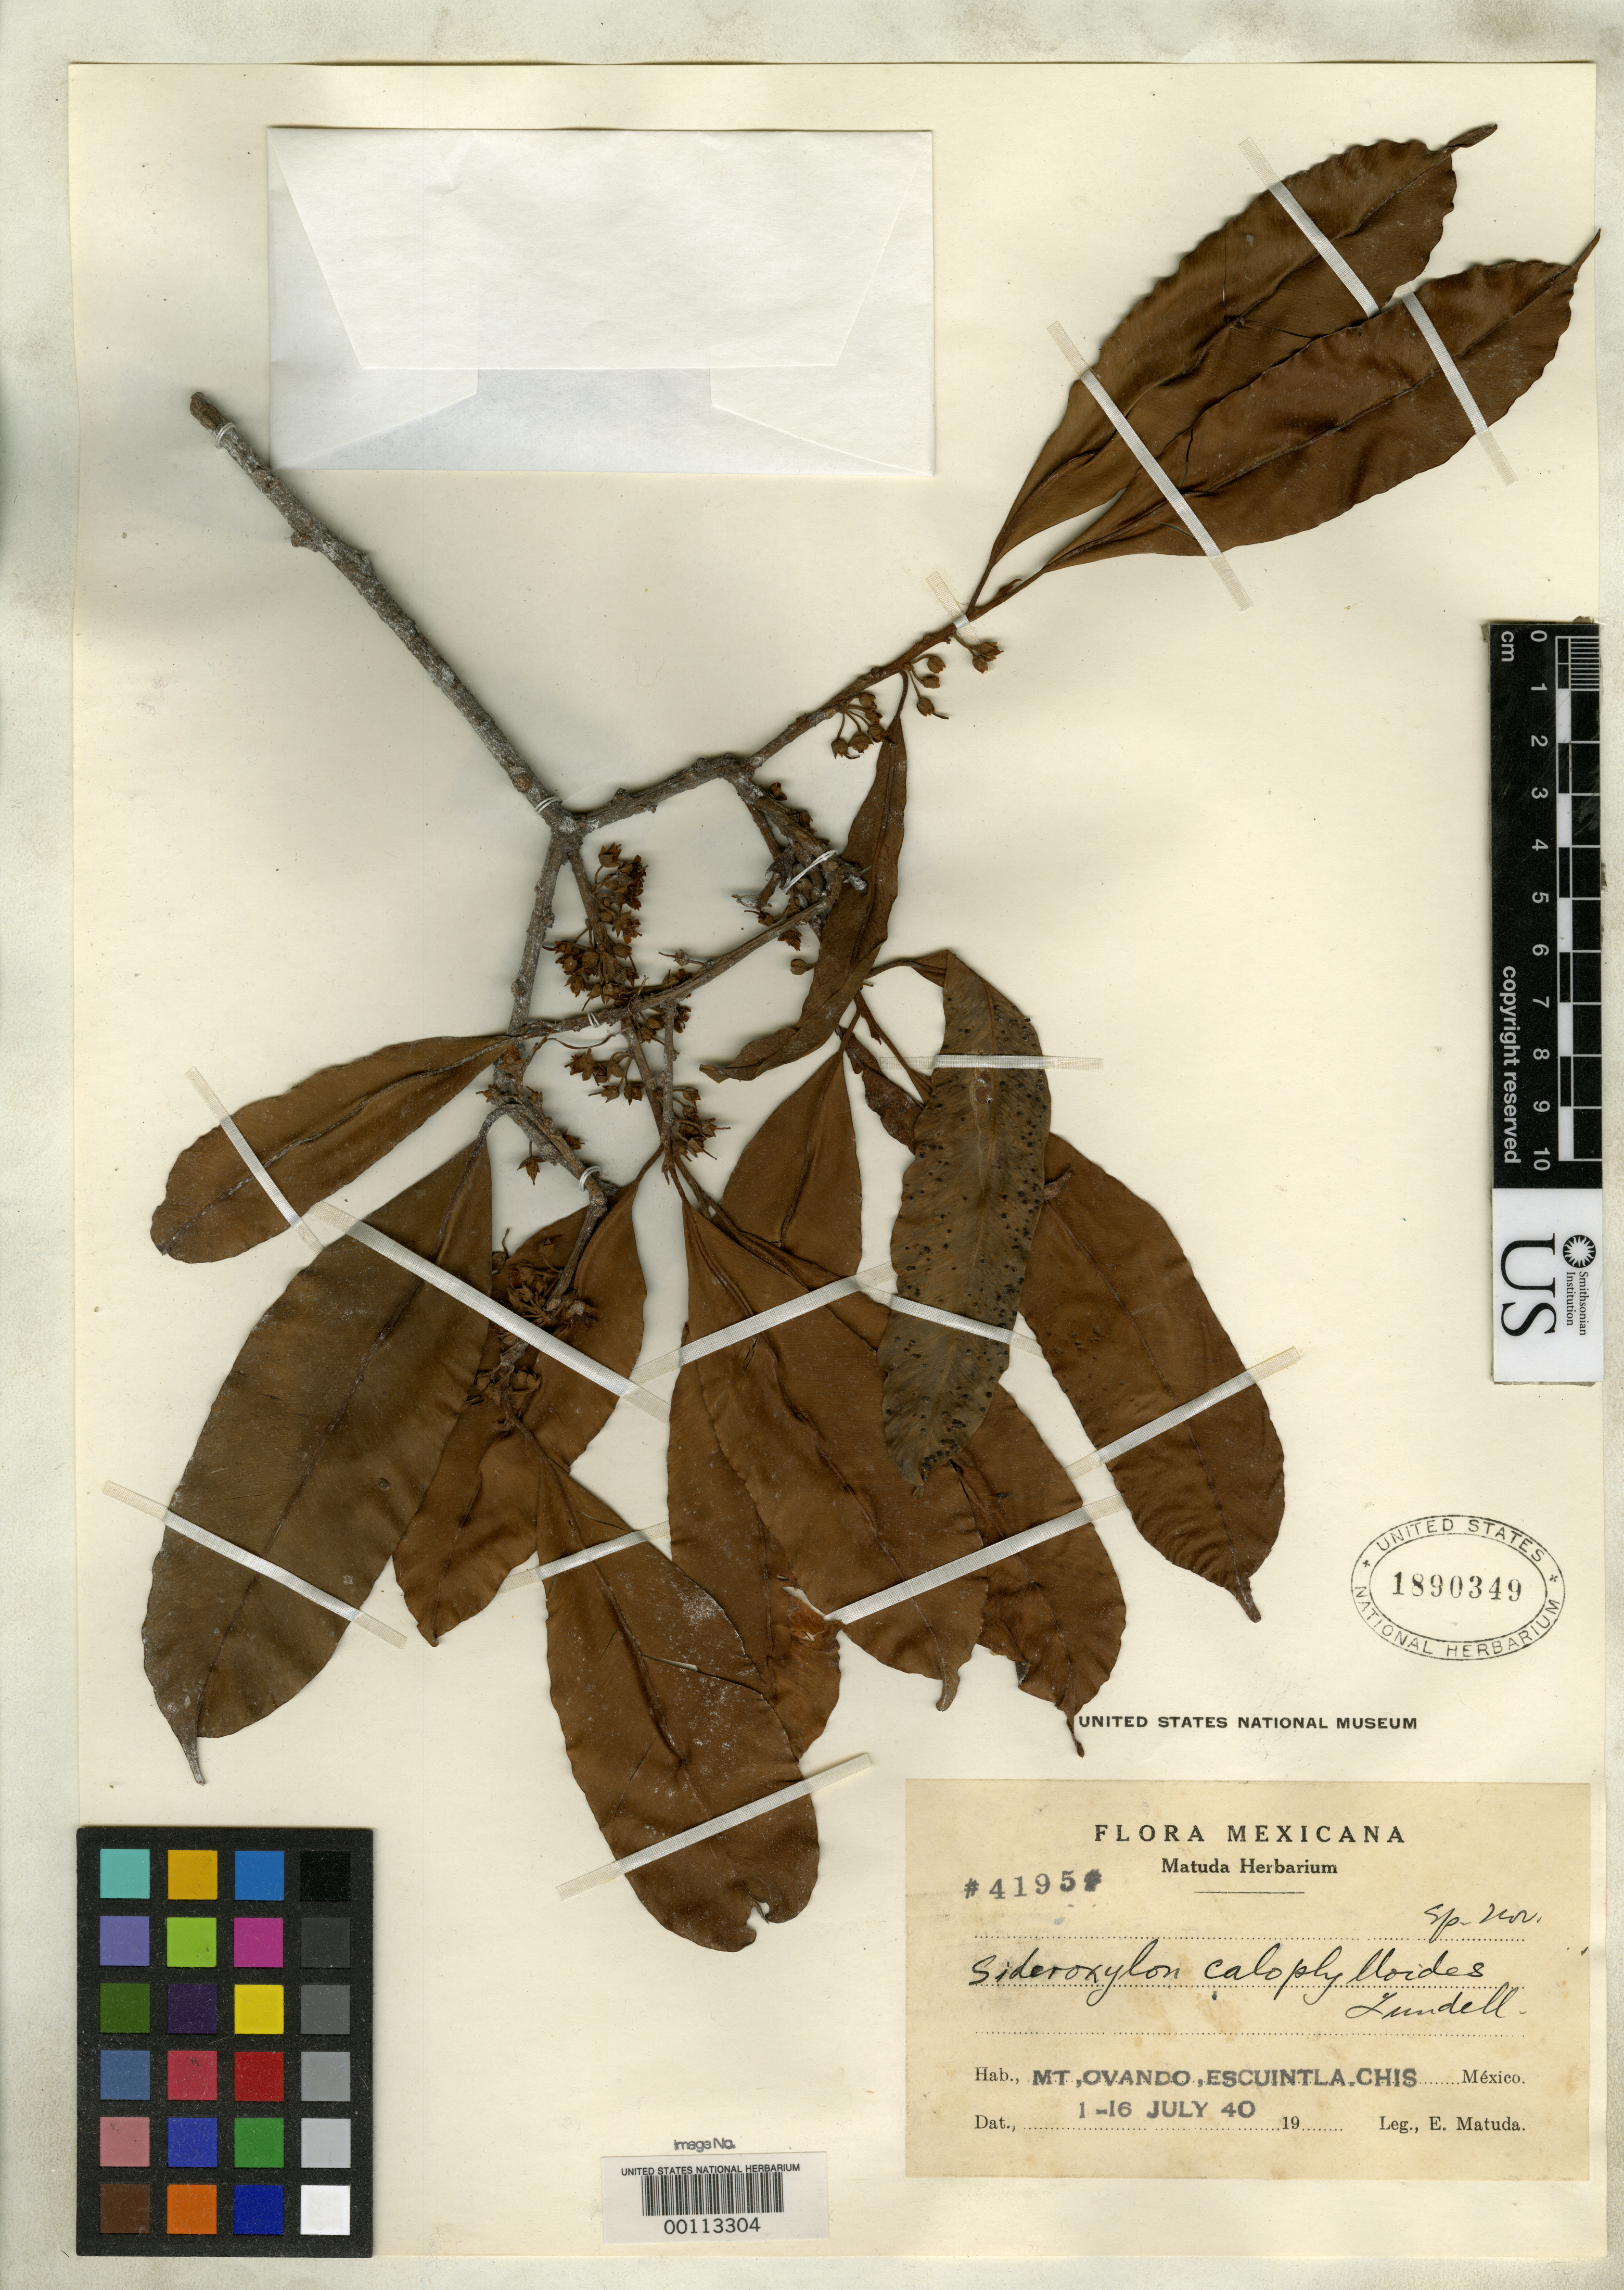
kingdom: Plantae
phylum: Tracheophyta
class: Magnoliopsida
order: Ericales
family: Sapotaceae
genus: Sideroxylon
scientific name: Sideroxylon calophylloides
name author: Lundell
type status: Isotype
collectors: E. Matuda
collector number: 4195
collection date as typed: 01 Jul 1940 to 16 Jul 1940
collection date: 1940-07-01/1940-07-16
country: Mexico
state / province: Chiapas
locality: Mt. Ovando.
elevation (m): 900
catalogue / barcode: US 1890349